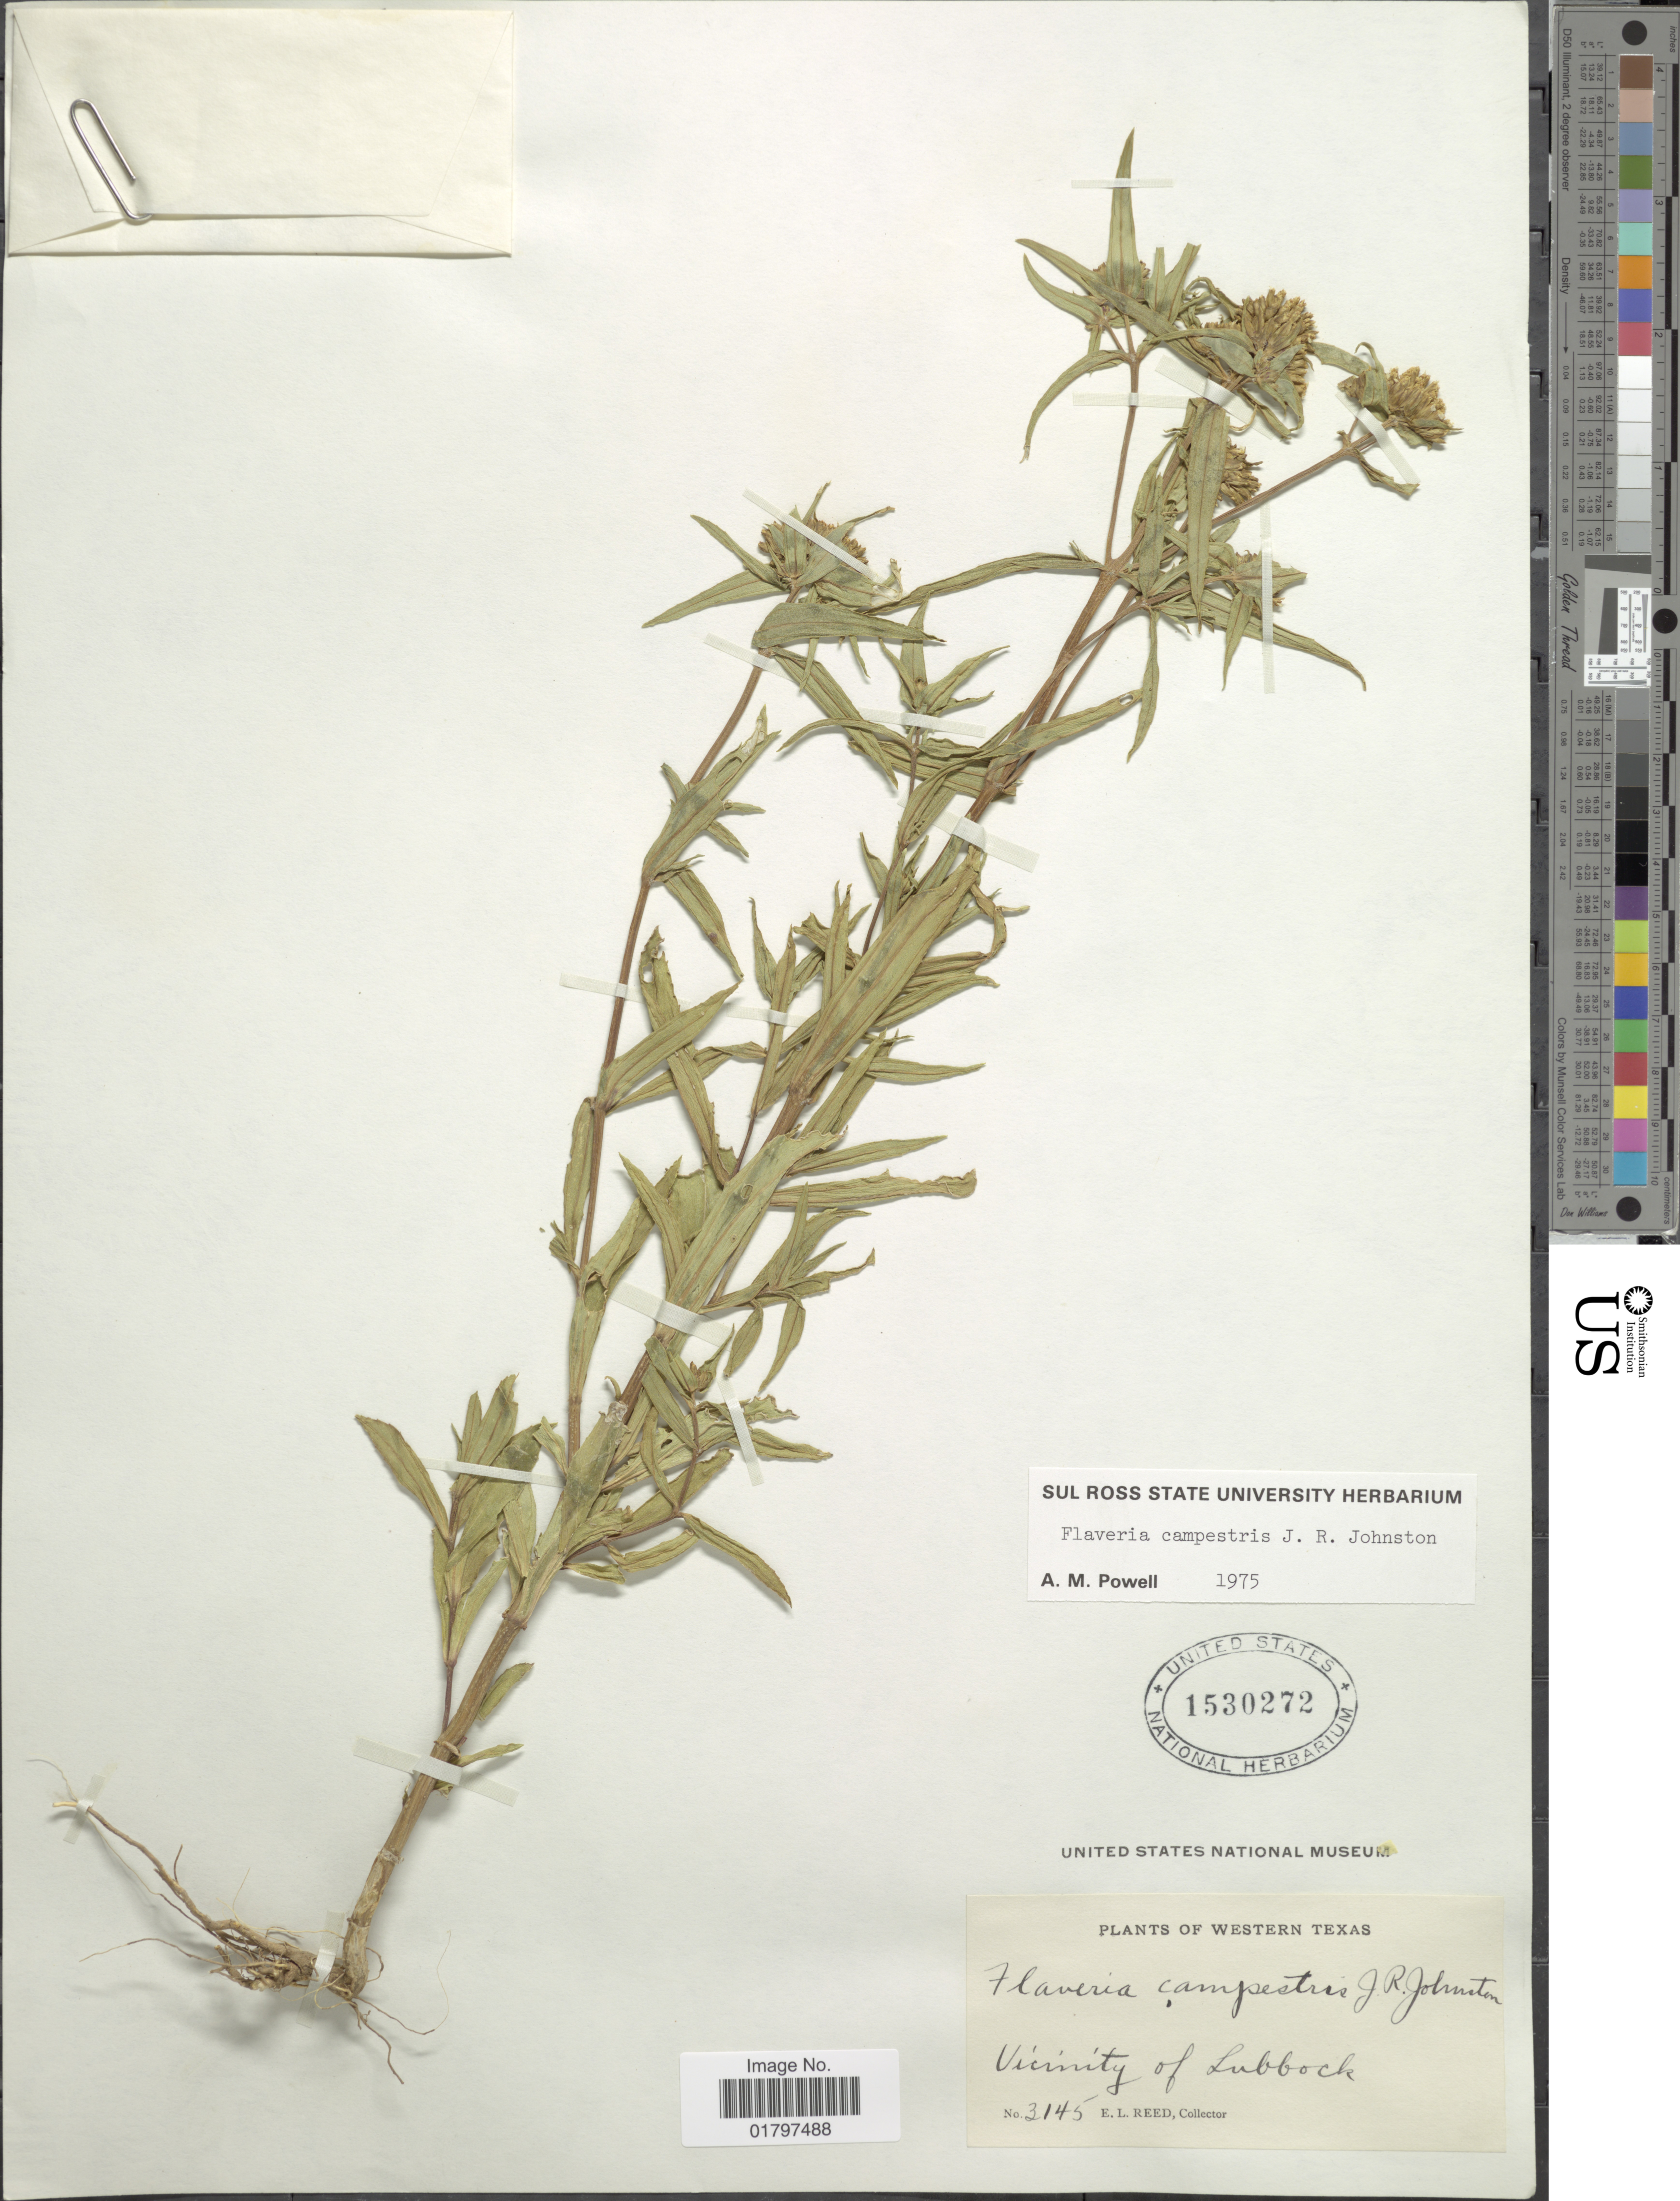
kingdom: Plantae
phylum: Tracheophyta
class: Magnoliopsida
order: Asterales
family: Asteraceae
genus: Flaveria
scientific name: Flaveria campestris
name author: J.R. Johnst.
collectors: E. Reed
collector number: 3145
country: United States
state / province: Texas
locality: Western Texas. Vicinity of Lubbock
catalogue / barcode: US 1530272